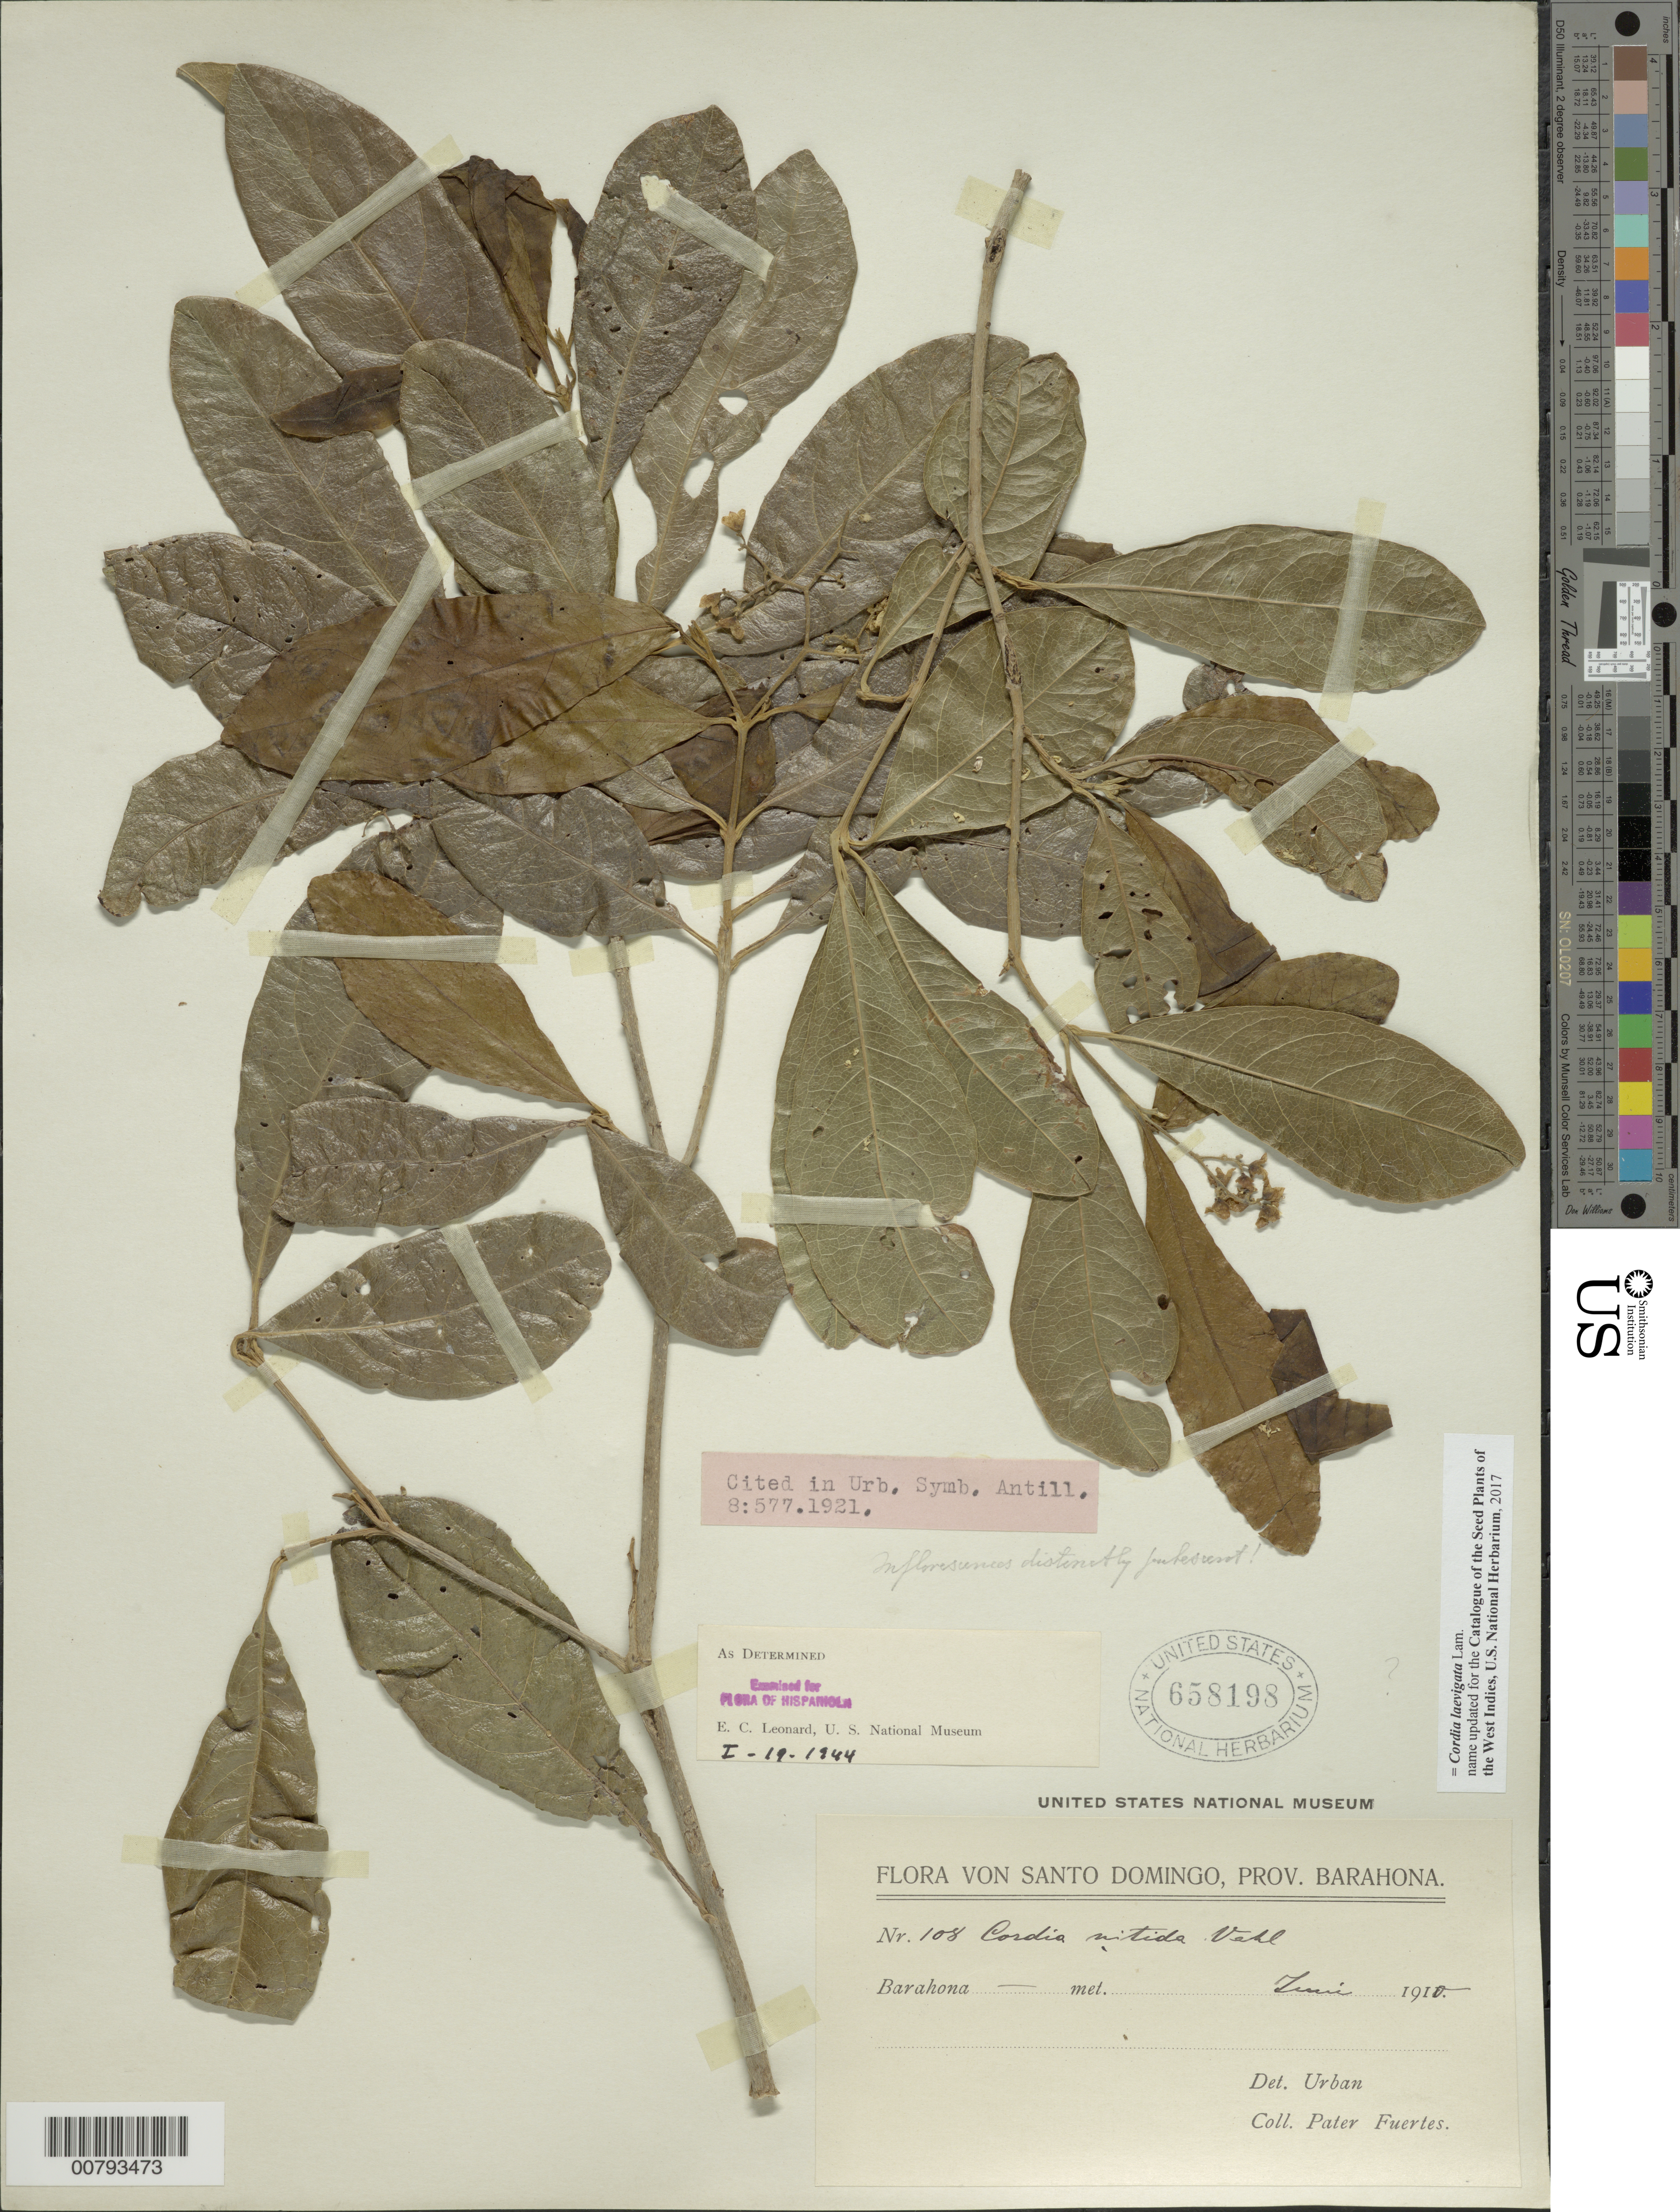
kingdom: Plantae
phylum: Tracheophyta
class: Magnoliopsida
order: Boraginales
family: Cordiaceae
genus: Cordia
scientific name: Cordia laevigata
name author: Lam.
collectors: M. D. Fuertes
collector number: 108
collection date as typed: Mar 1910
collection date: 1910-03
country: Dominican Republic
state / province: Barahona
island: Hispaniola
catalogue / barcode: US 658198